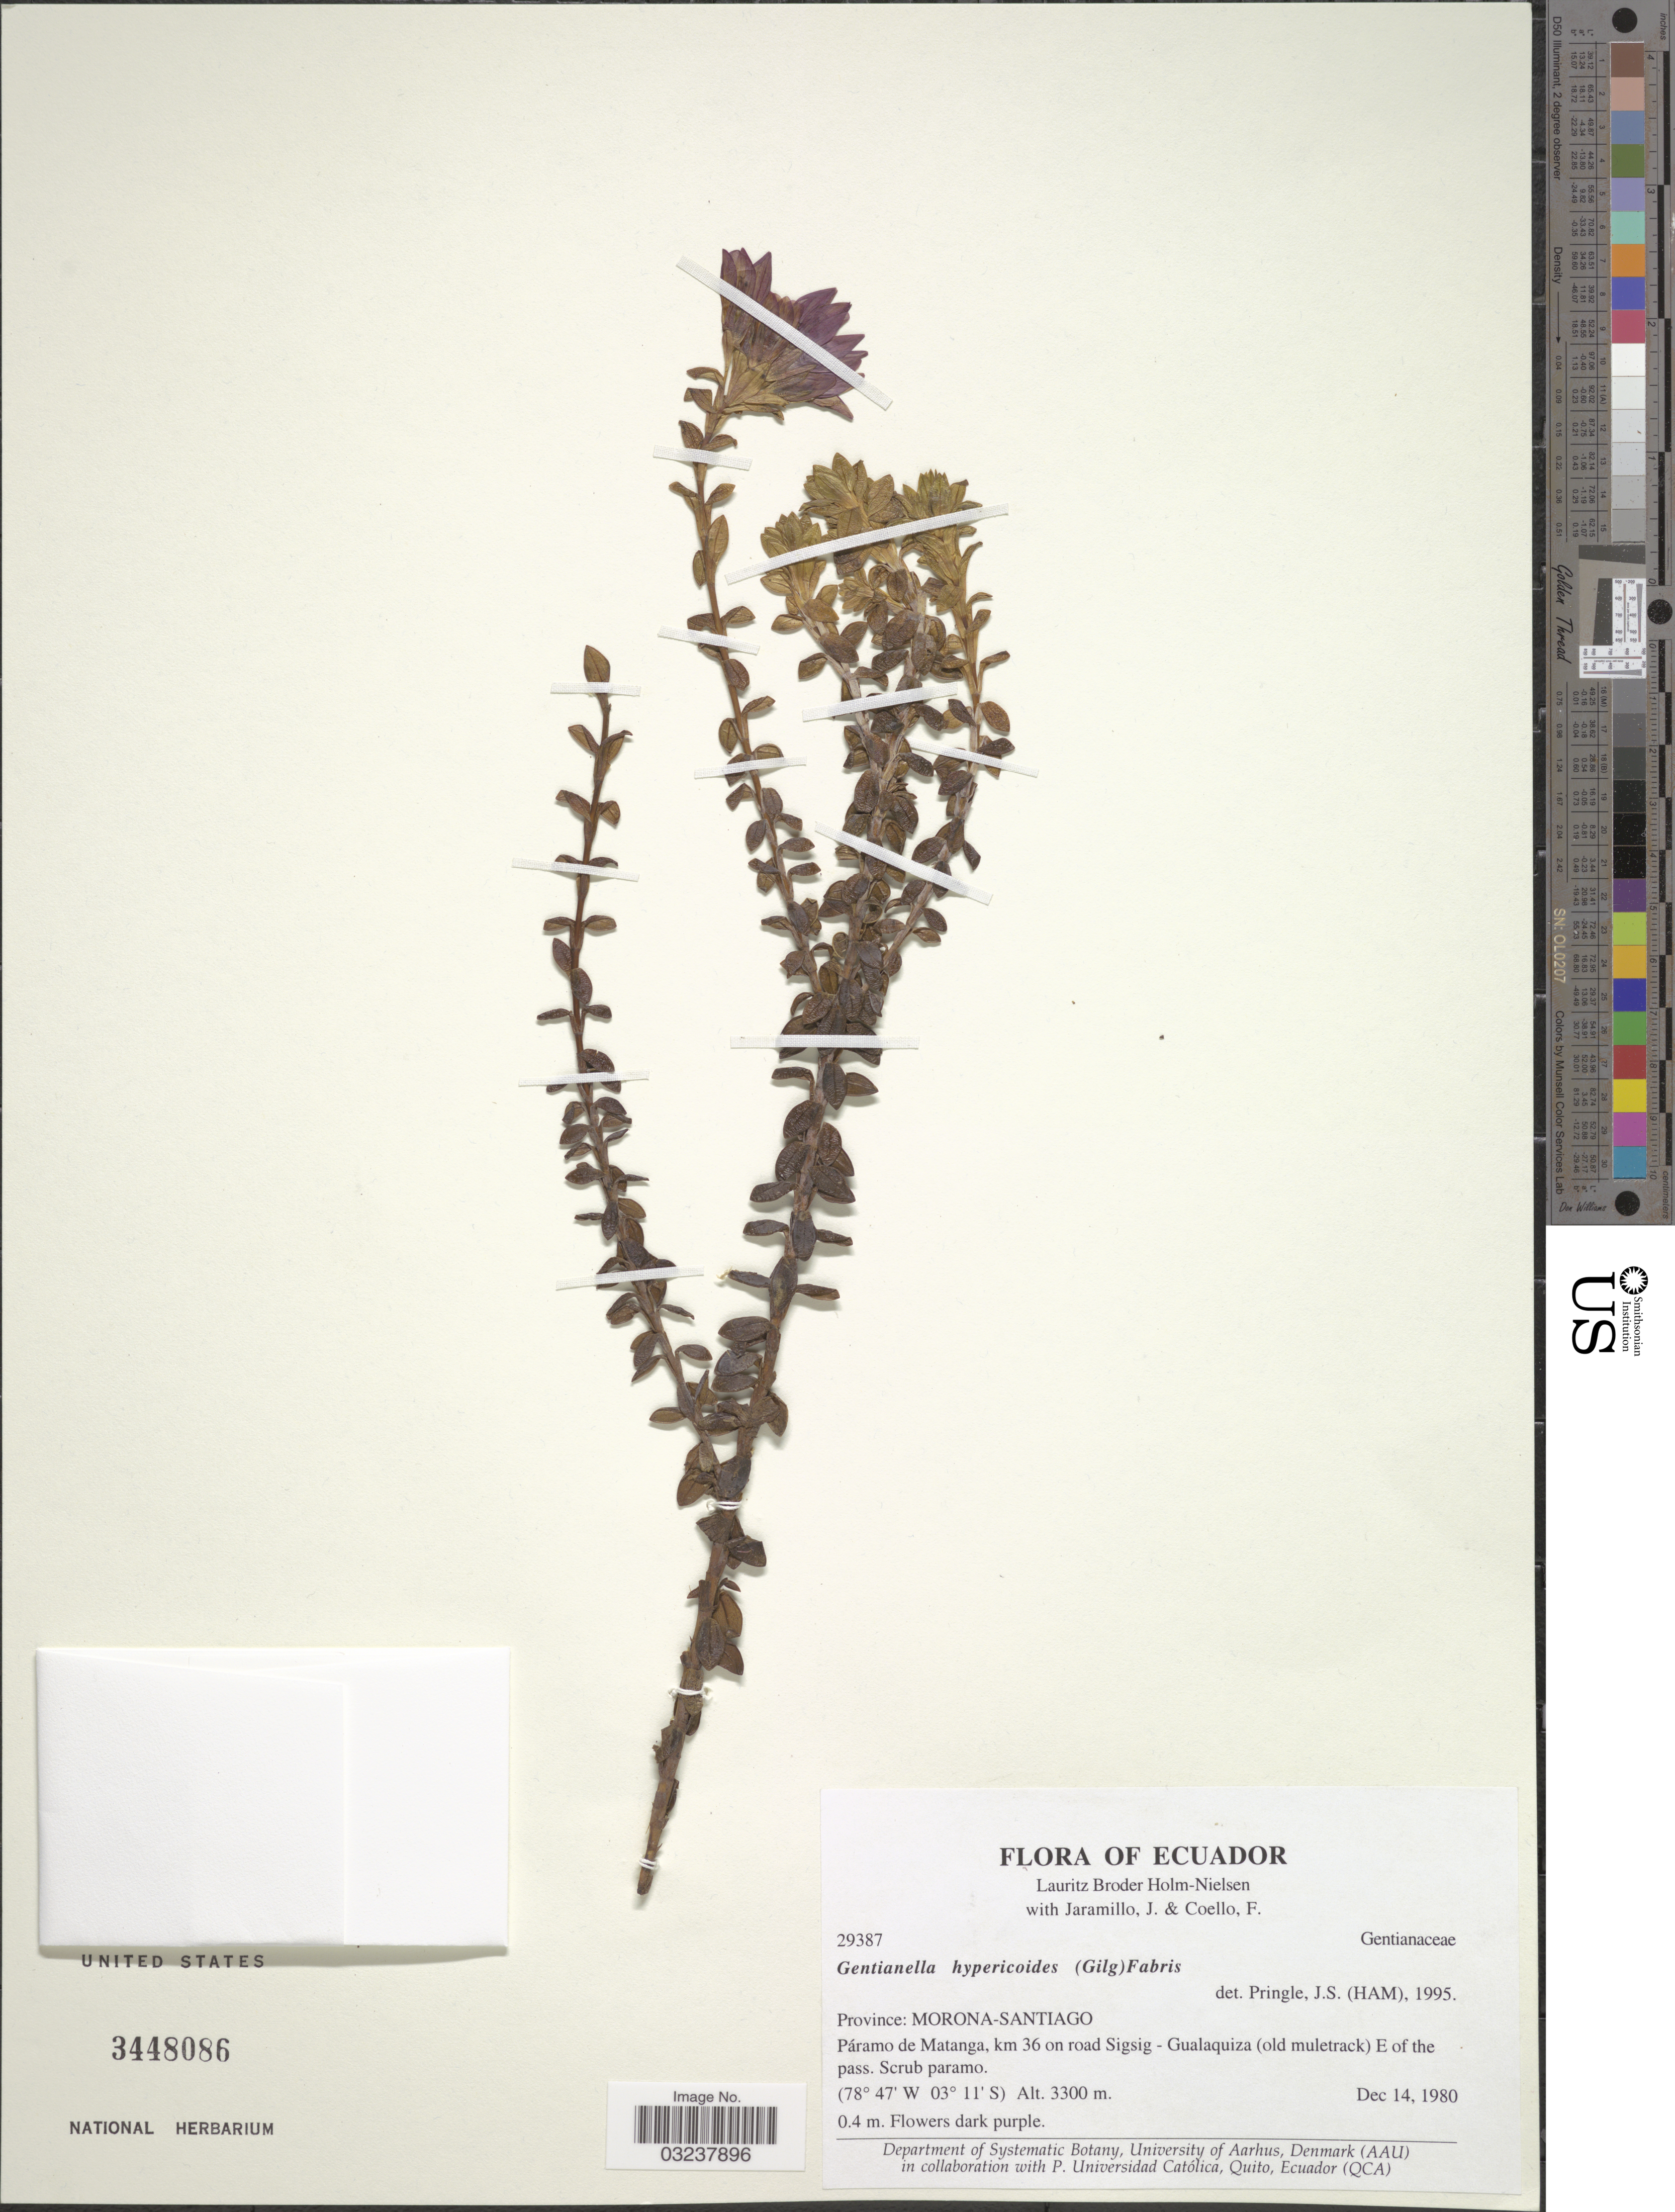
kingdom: Plantae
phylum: Tracheophyta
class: Magnoliopsida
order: Gentianales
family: Gentianaceae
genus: Gentianella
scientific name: Gentianella hypericoides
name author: (Gilg) Fabris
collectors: L. B. Holm-Nielsen, J. Jaramillo & F. Coello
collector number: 29387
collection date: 1980-12-14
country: Ecuador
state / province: Morona-Santiago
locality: Páramo de Matanga, km 36 on road Sigsig - Gualaquiza (old muletrack) E of the pass.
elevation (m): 3300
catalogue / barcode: US 3448086